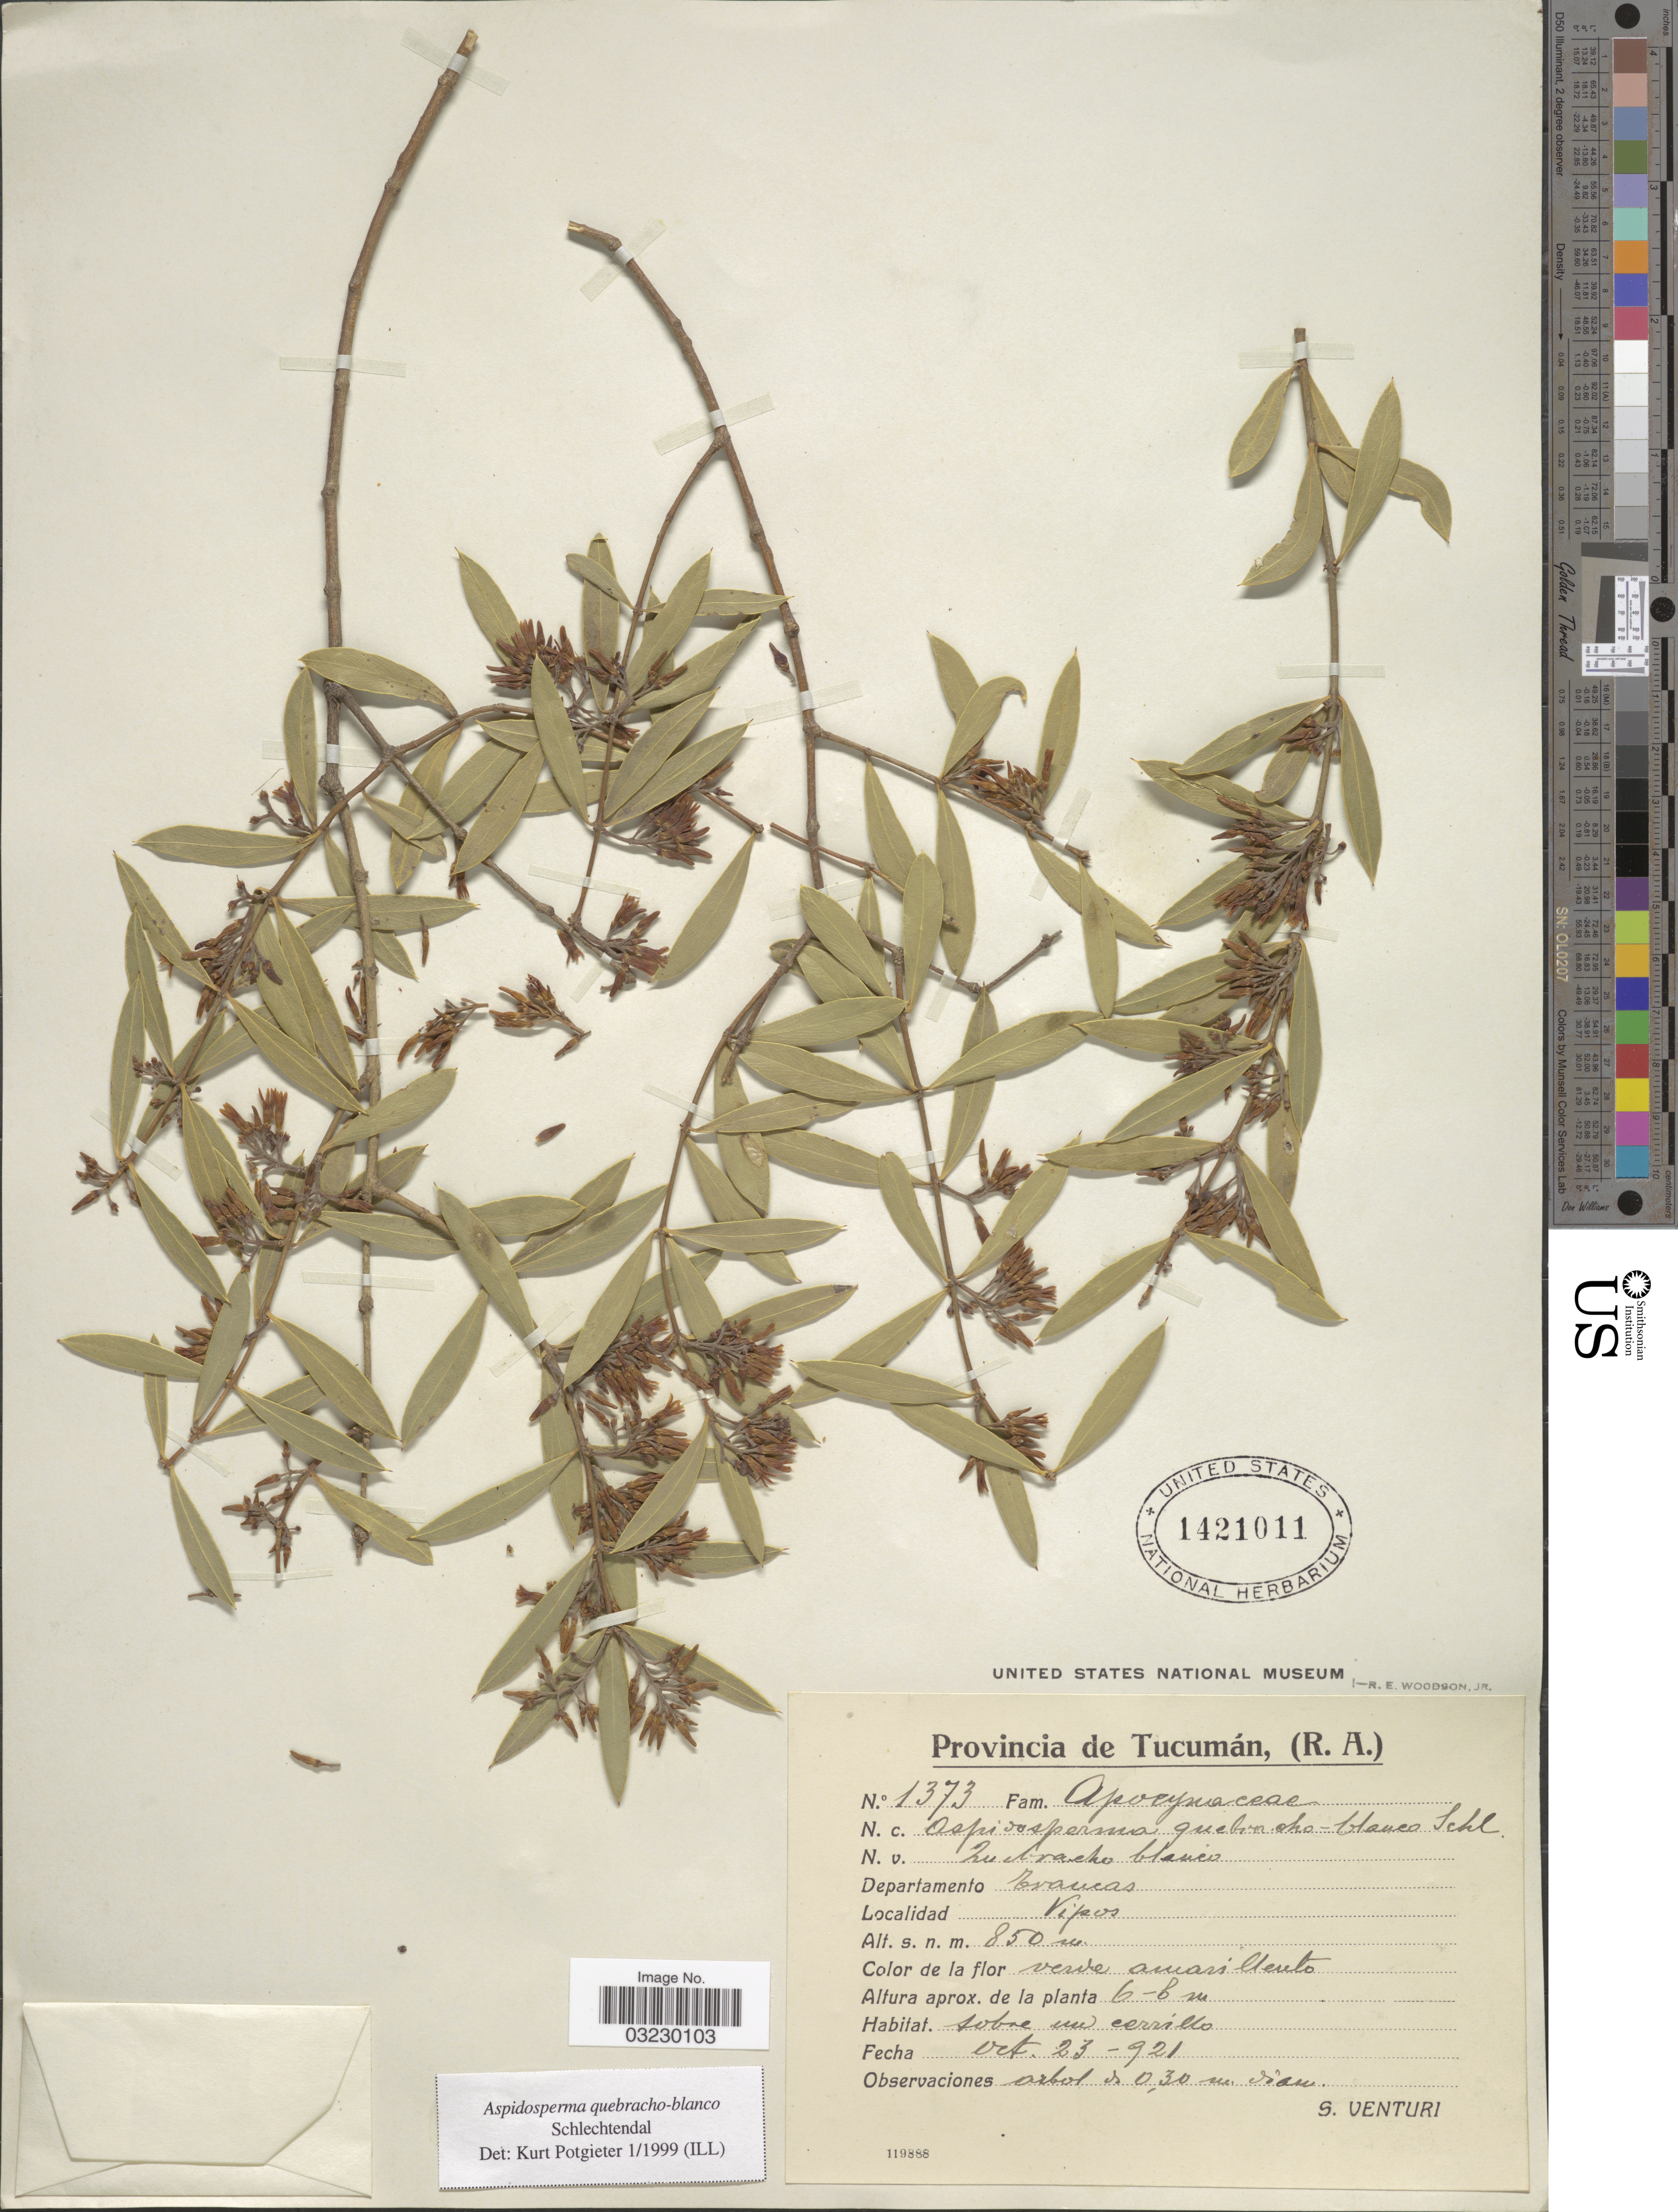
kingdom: Plantae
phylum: Tracheophyta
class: Magnoliopsida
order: Gentianales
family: Apocynaceae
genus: Aspidosperma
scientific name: Aspidosperma quebracho-blanco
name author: Schltdl.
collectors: S. Venturi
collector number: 1373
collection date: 1921-10-23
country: Argentina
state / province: Tucuman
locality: Departamento Trancas. Vipos.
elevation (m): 850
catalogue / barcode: US 1421011